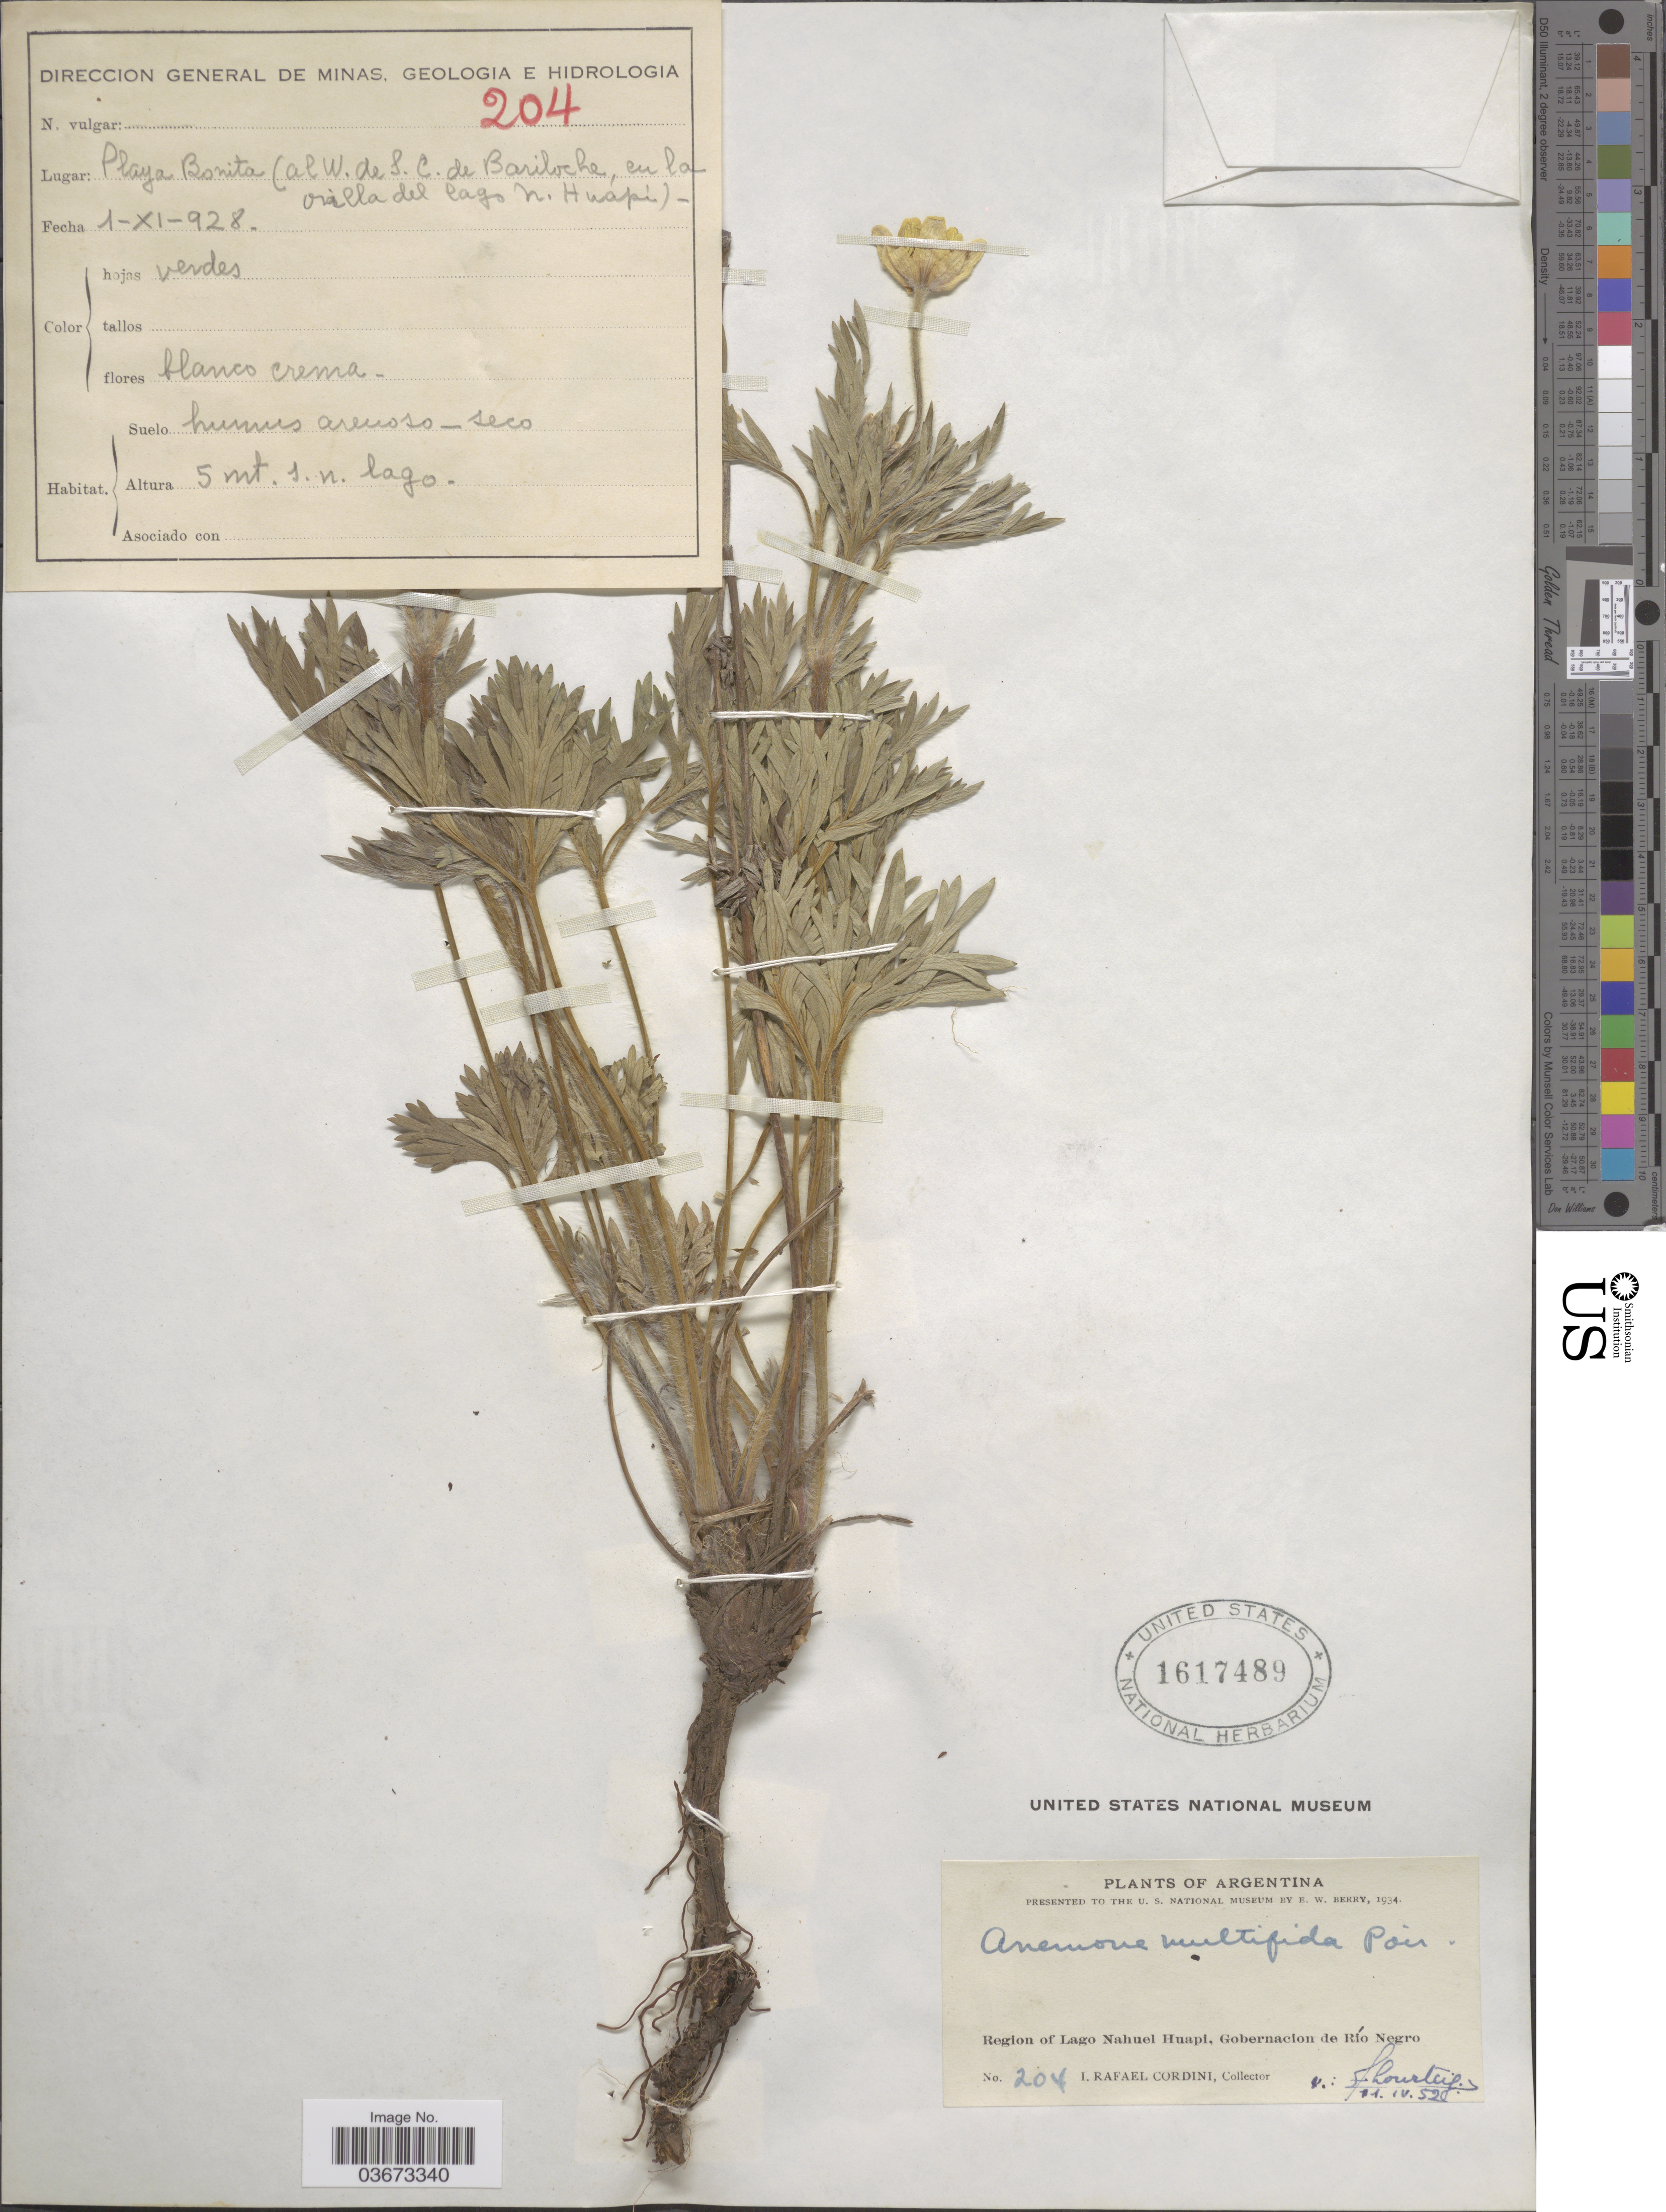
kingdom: Plantae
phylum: Tracheophyta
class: Magnoliopsida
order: Ranunculales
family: Ranunculaceae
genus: Anemone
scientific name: Anemone multifida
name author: Poir.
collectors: I. Cordini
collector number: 204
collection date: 1928-11-01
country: Argentina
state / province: Rio Negro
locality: Region of Lago Nahuel Huapi, Gobernacion de Río Negro. Playa Bonita (al W. de S. C. de Bariloche, en la orilla del lago N. Huapi).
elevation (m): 5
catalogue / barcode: US 1617489